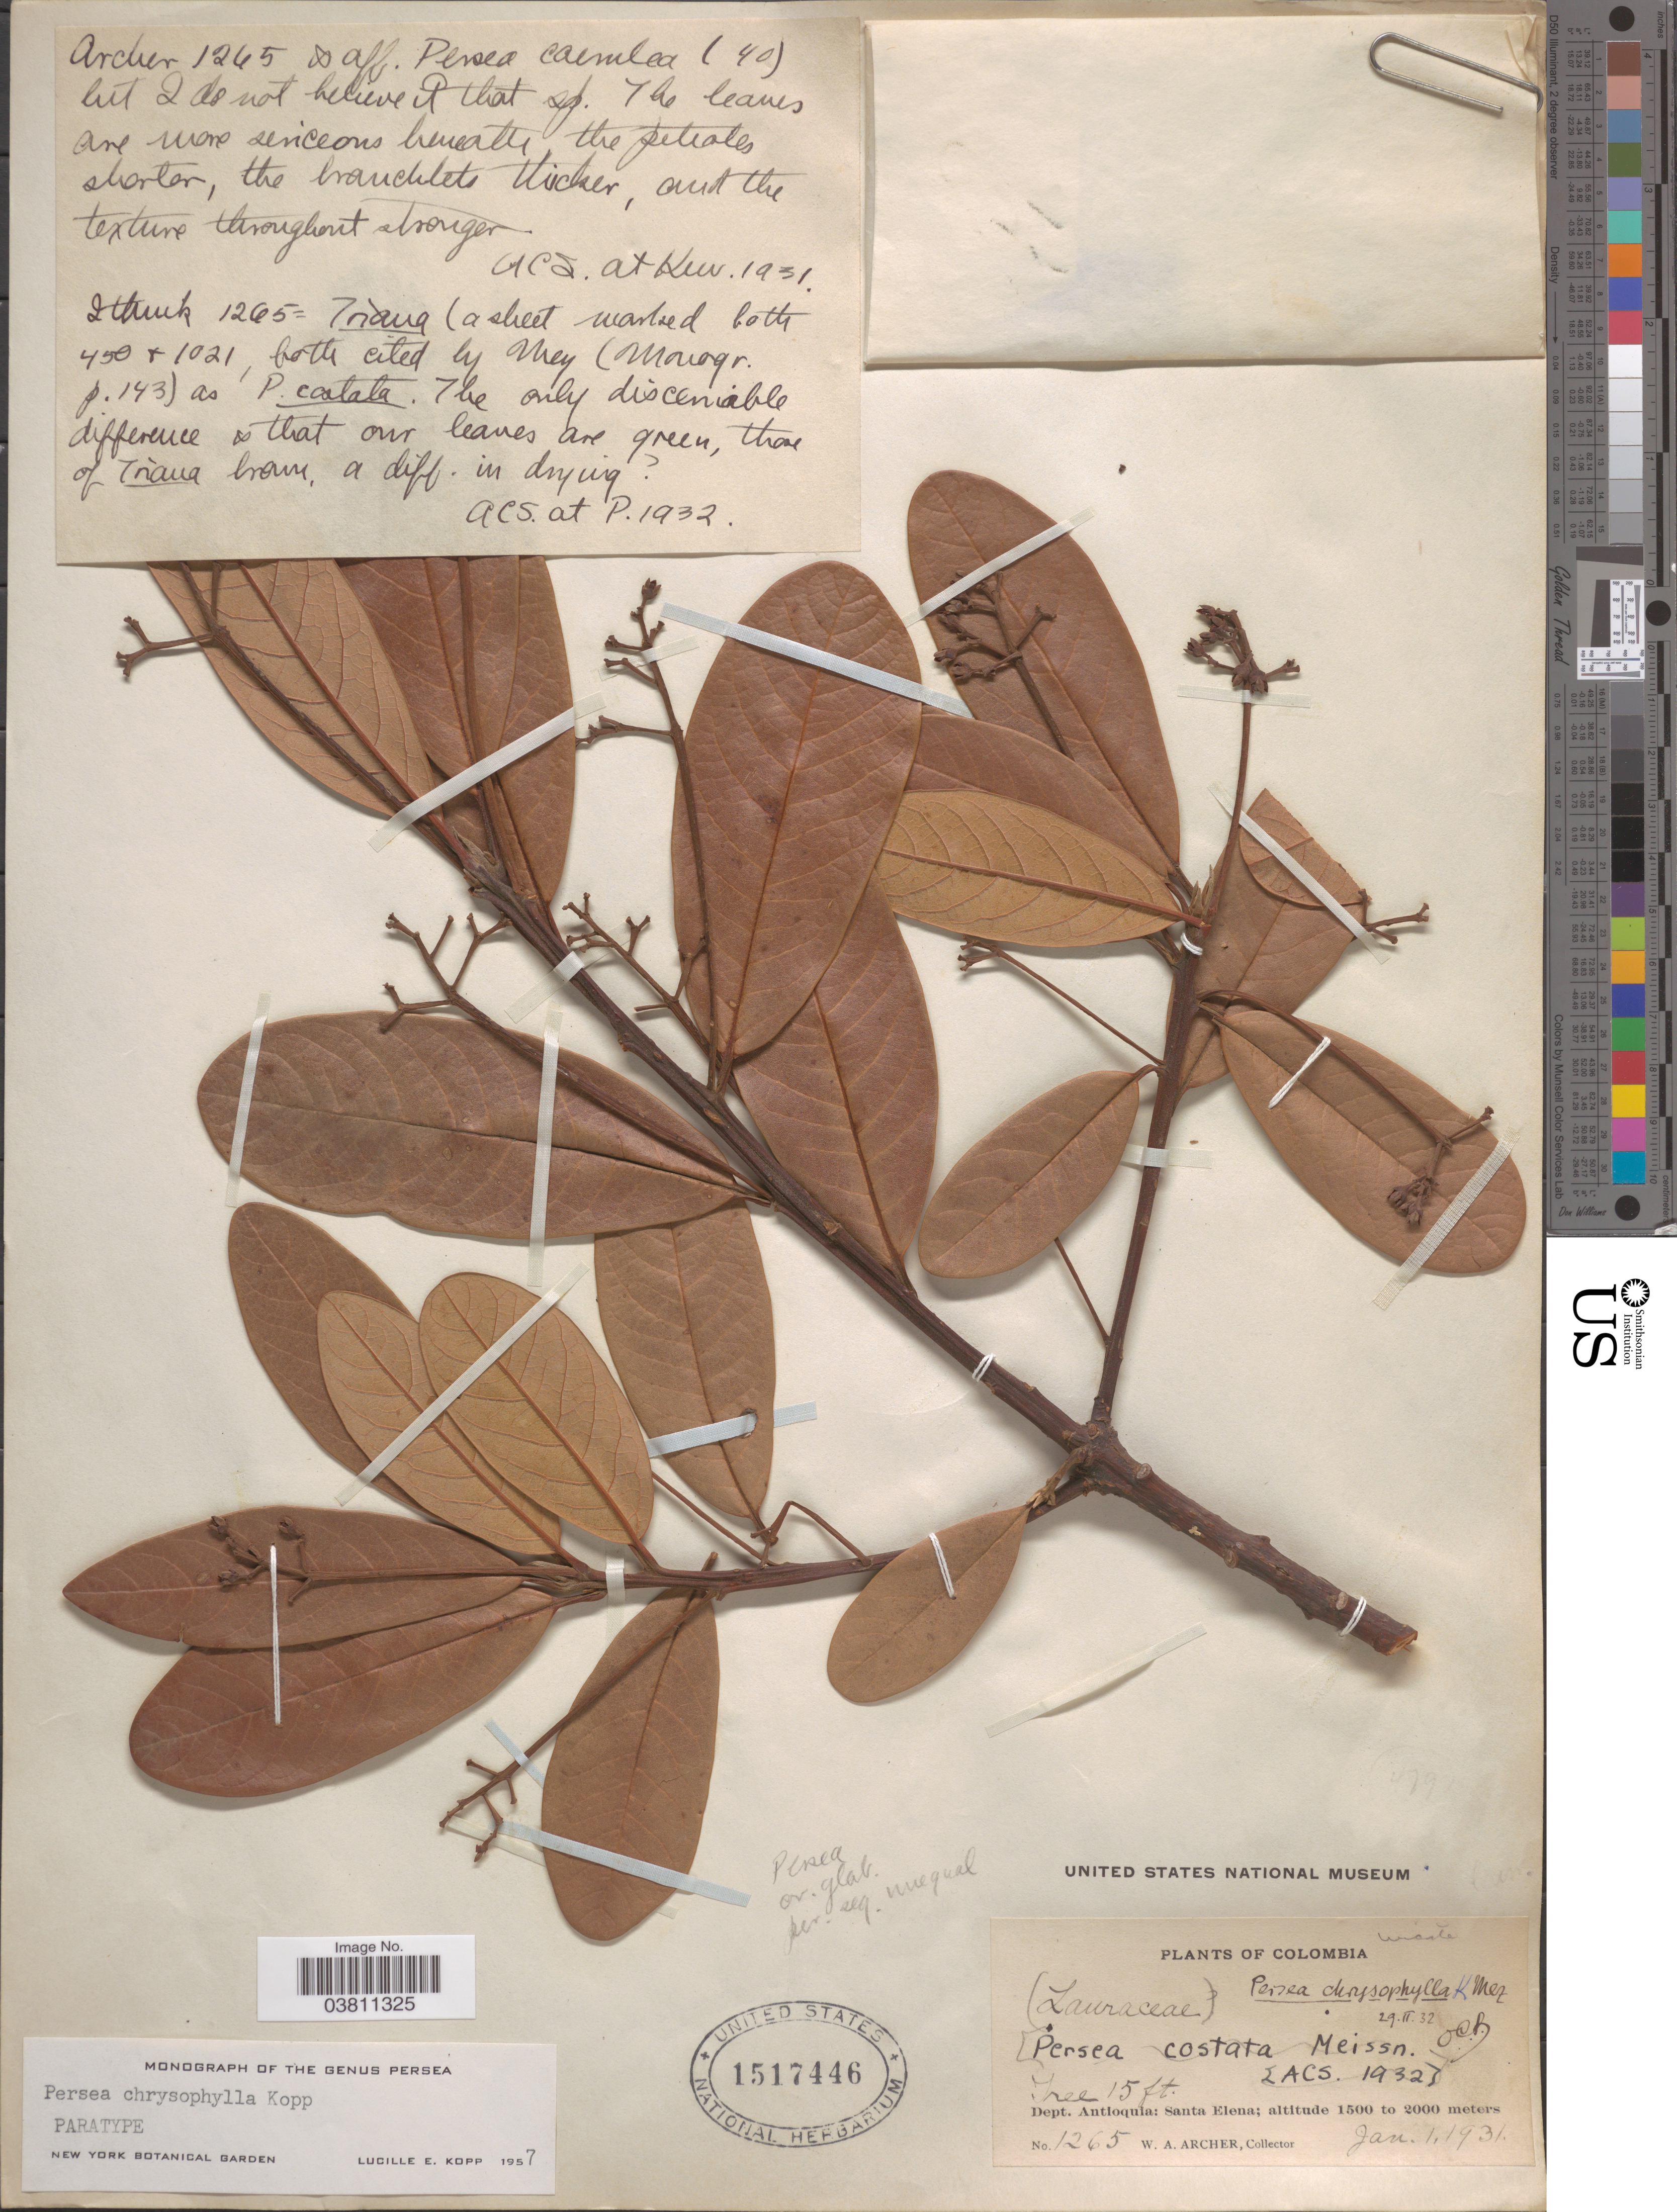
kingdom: Plantae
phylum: Tracheophyta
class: Magnoliopsida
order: Laurales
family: Lauraceae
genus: Persea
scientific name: Persea chrysophylla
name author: L.E. Kopp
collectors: W. Archer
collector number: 1265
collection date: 1931-01-01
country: Colombia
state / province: Antioquia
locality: Dept. Antioquia: Santa Elena.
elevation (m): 1500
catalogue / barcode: US 1517446